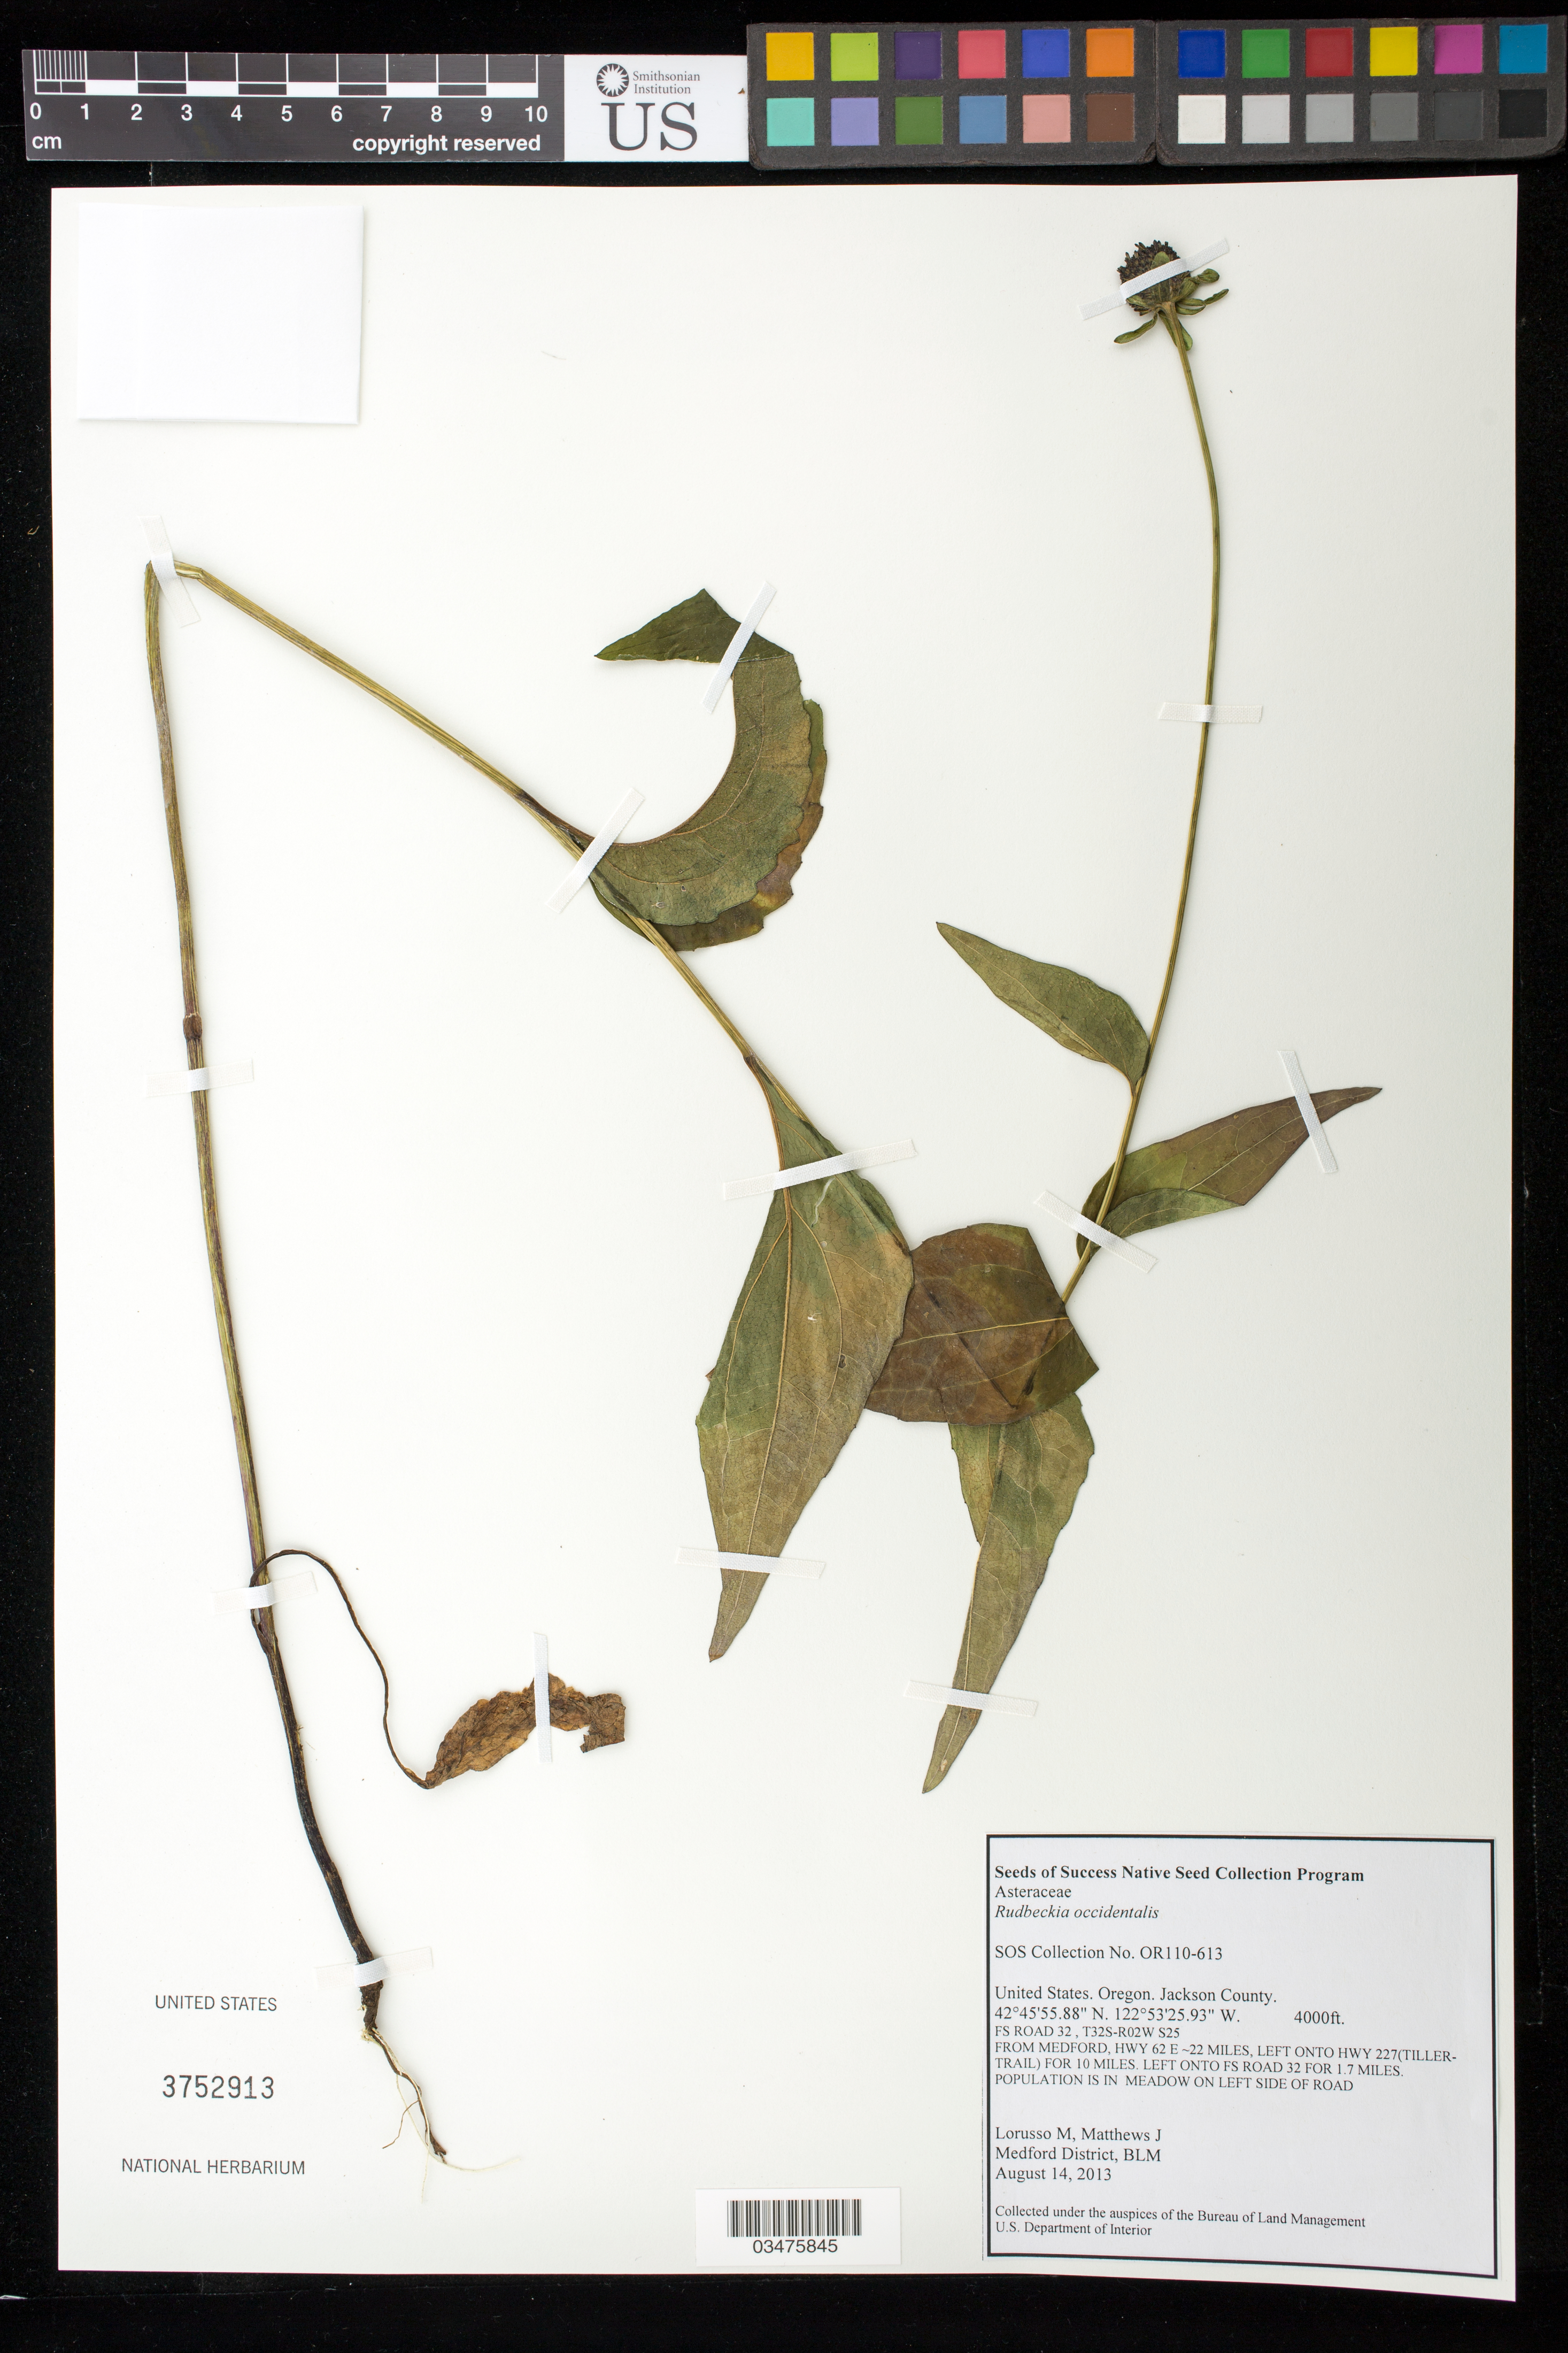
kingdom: Plantae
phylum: Tracheophyta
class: Magnoliopsida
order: Asterales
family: Asteraceae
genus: Rudbeckia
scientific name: Rudbeckia occidentalis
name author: Nutt.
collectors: M. Lorusso & J. Matthews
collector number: OR110-613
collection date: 2013-08-14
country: United States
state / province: Oregon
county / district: Jackson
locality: FS Road 32.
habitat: Hillside meadow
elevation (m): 1219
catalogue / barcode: US 3752913